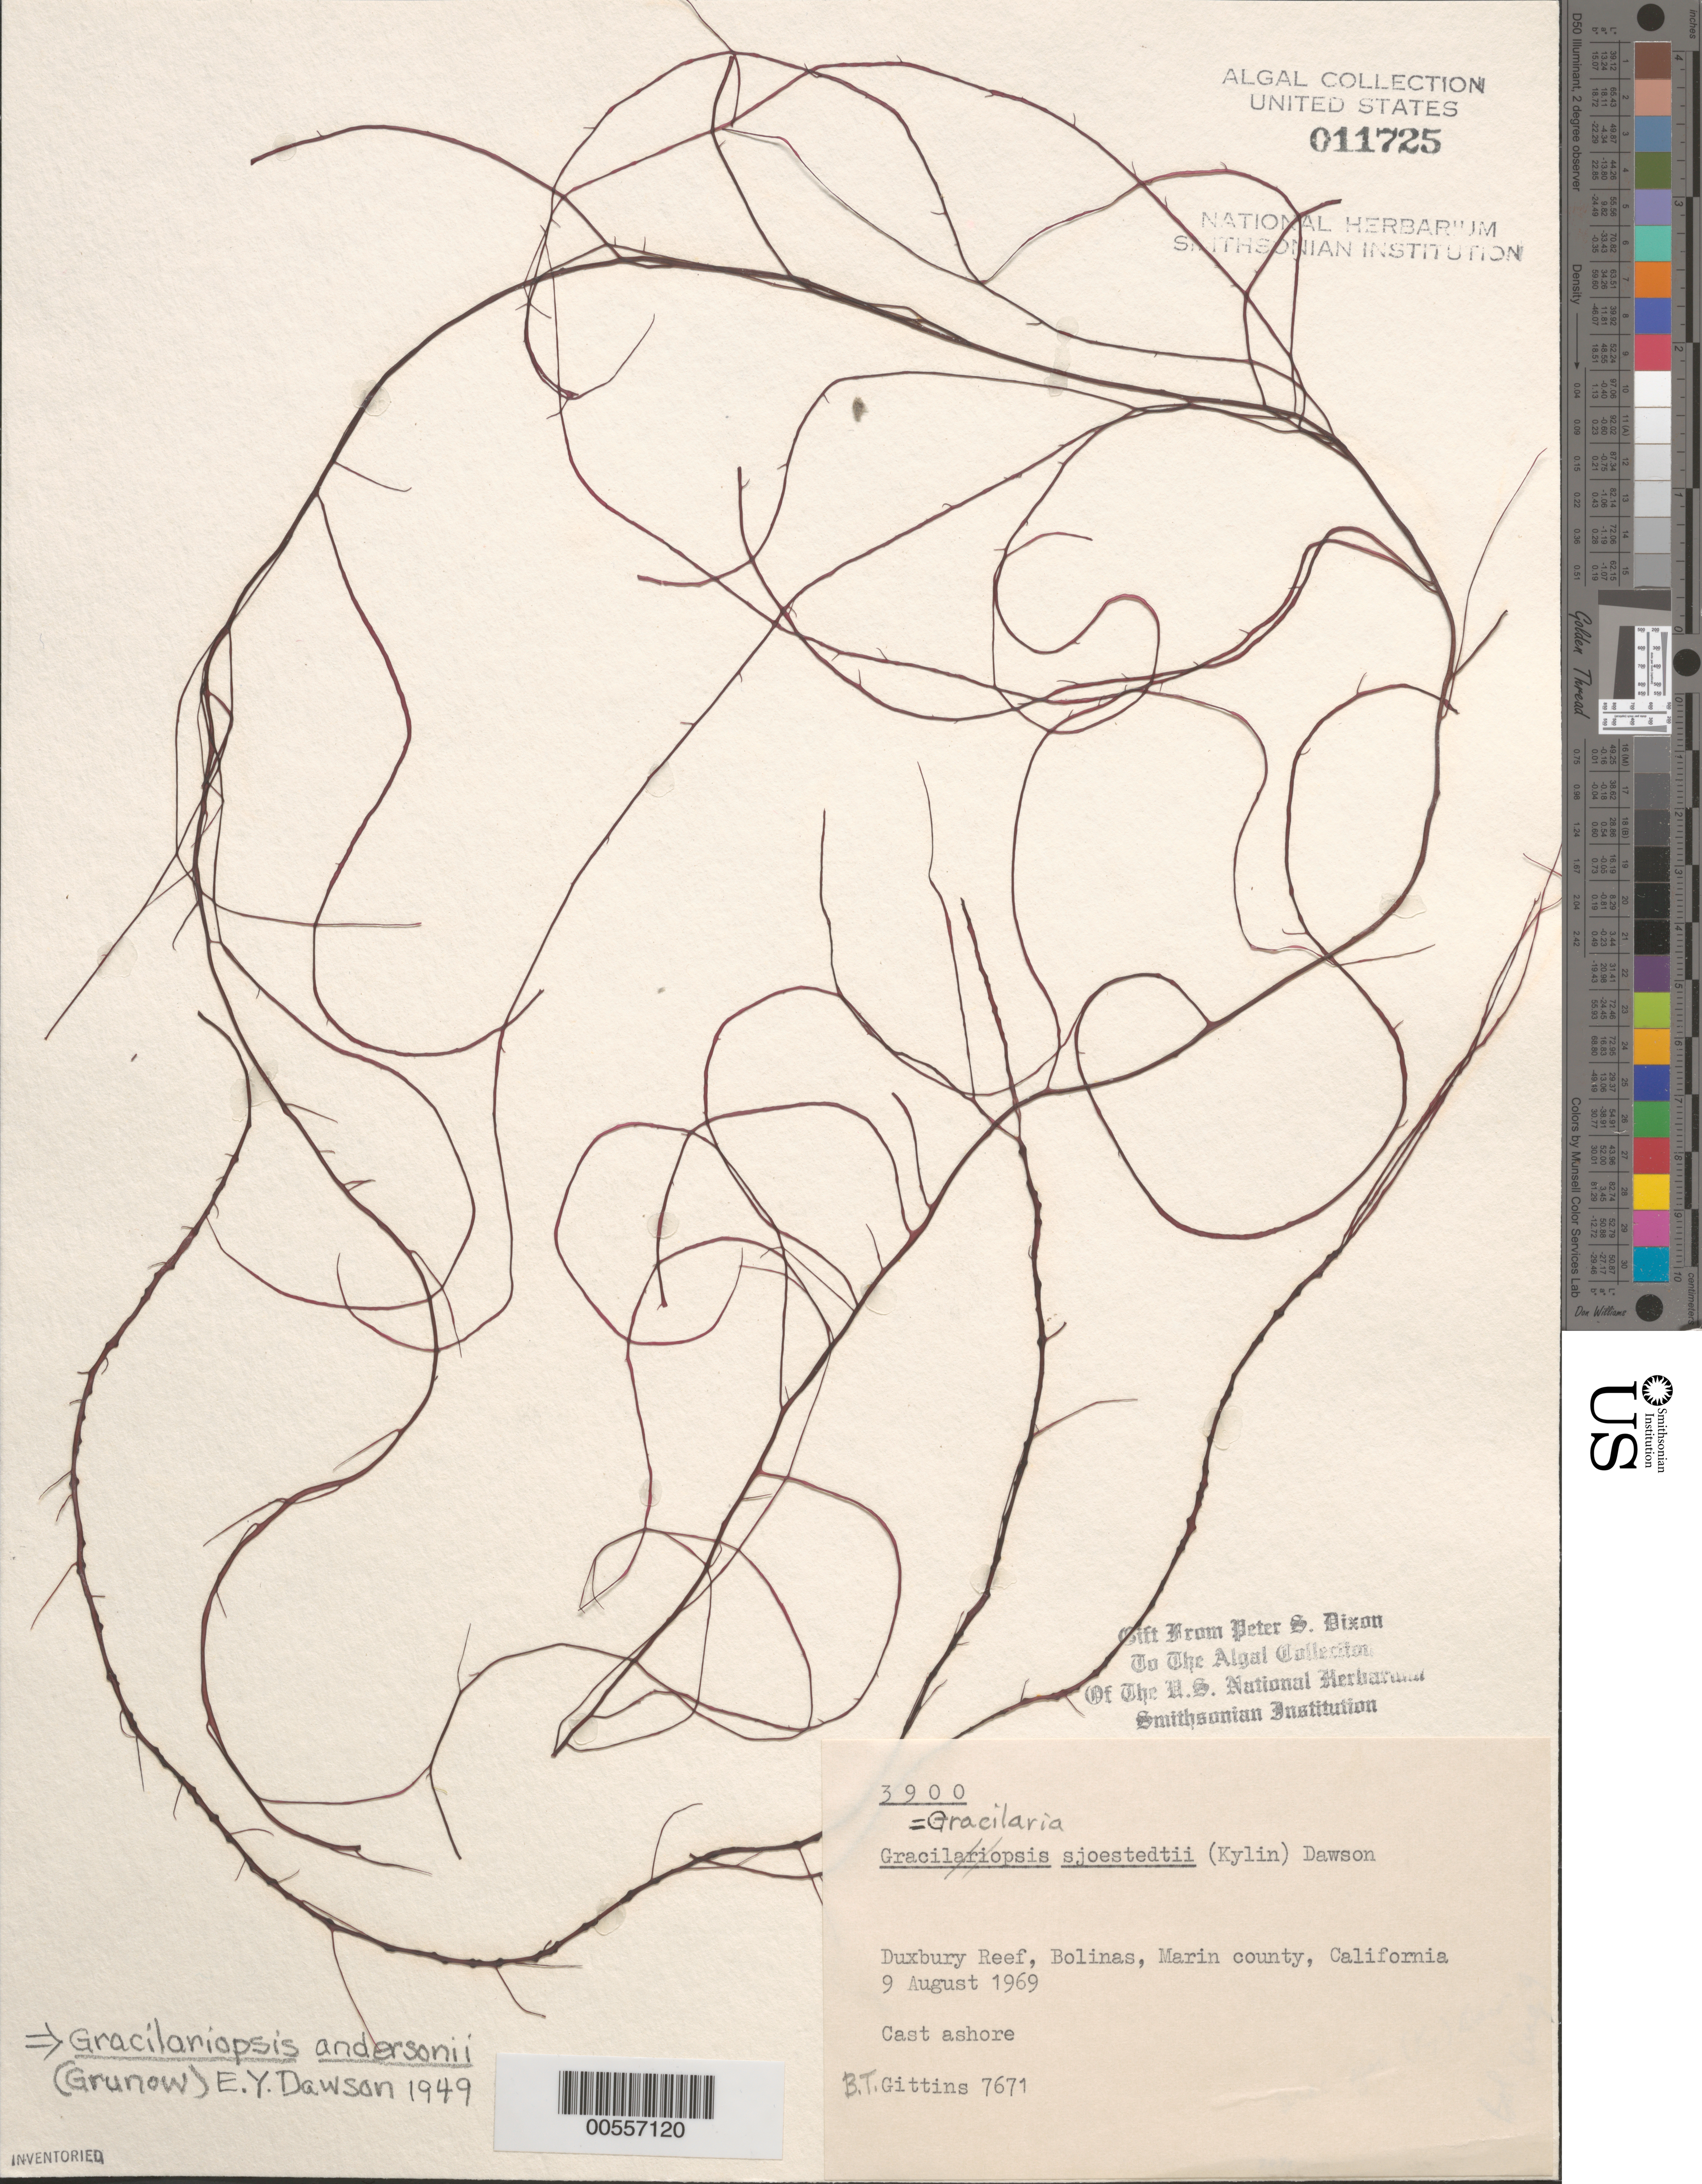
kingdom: Plantae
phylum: Rhodophyta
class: Florideophyceae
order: Gracilariales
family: Gracilariaceae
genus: Gracilariopsis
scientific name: Gracilariopsis andersonii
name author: (Grunow) E.Y. Dawson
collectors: B. Gittins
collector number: BTG 7671 & PSD 3900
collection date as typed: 09 Aug 1969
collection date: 1969-08-09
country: United States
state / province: California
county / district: Marin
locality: Duxbury Reef, Bolinas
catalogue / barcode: US 11725